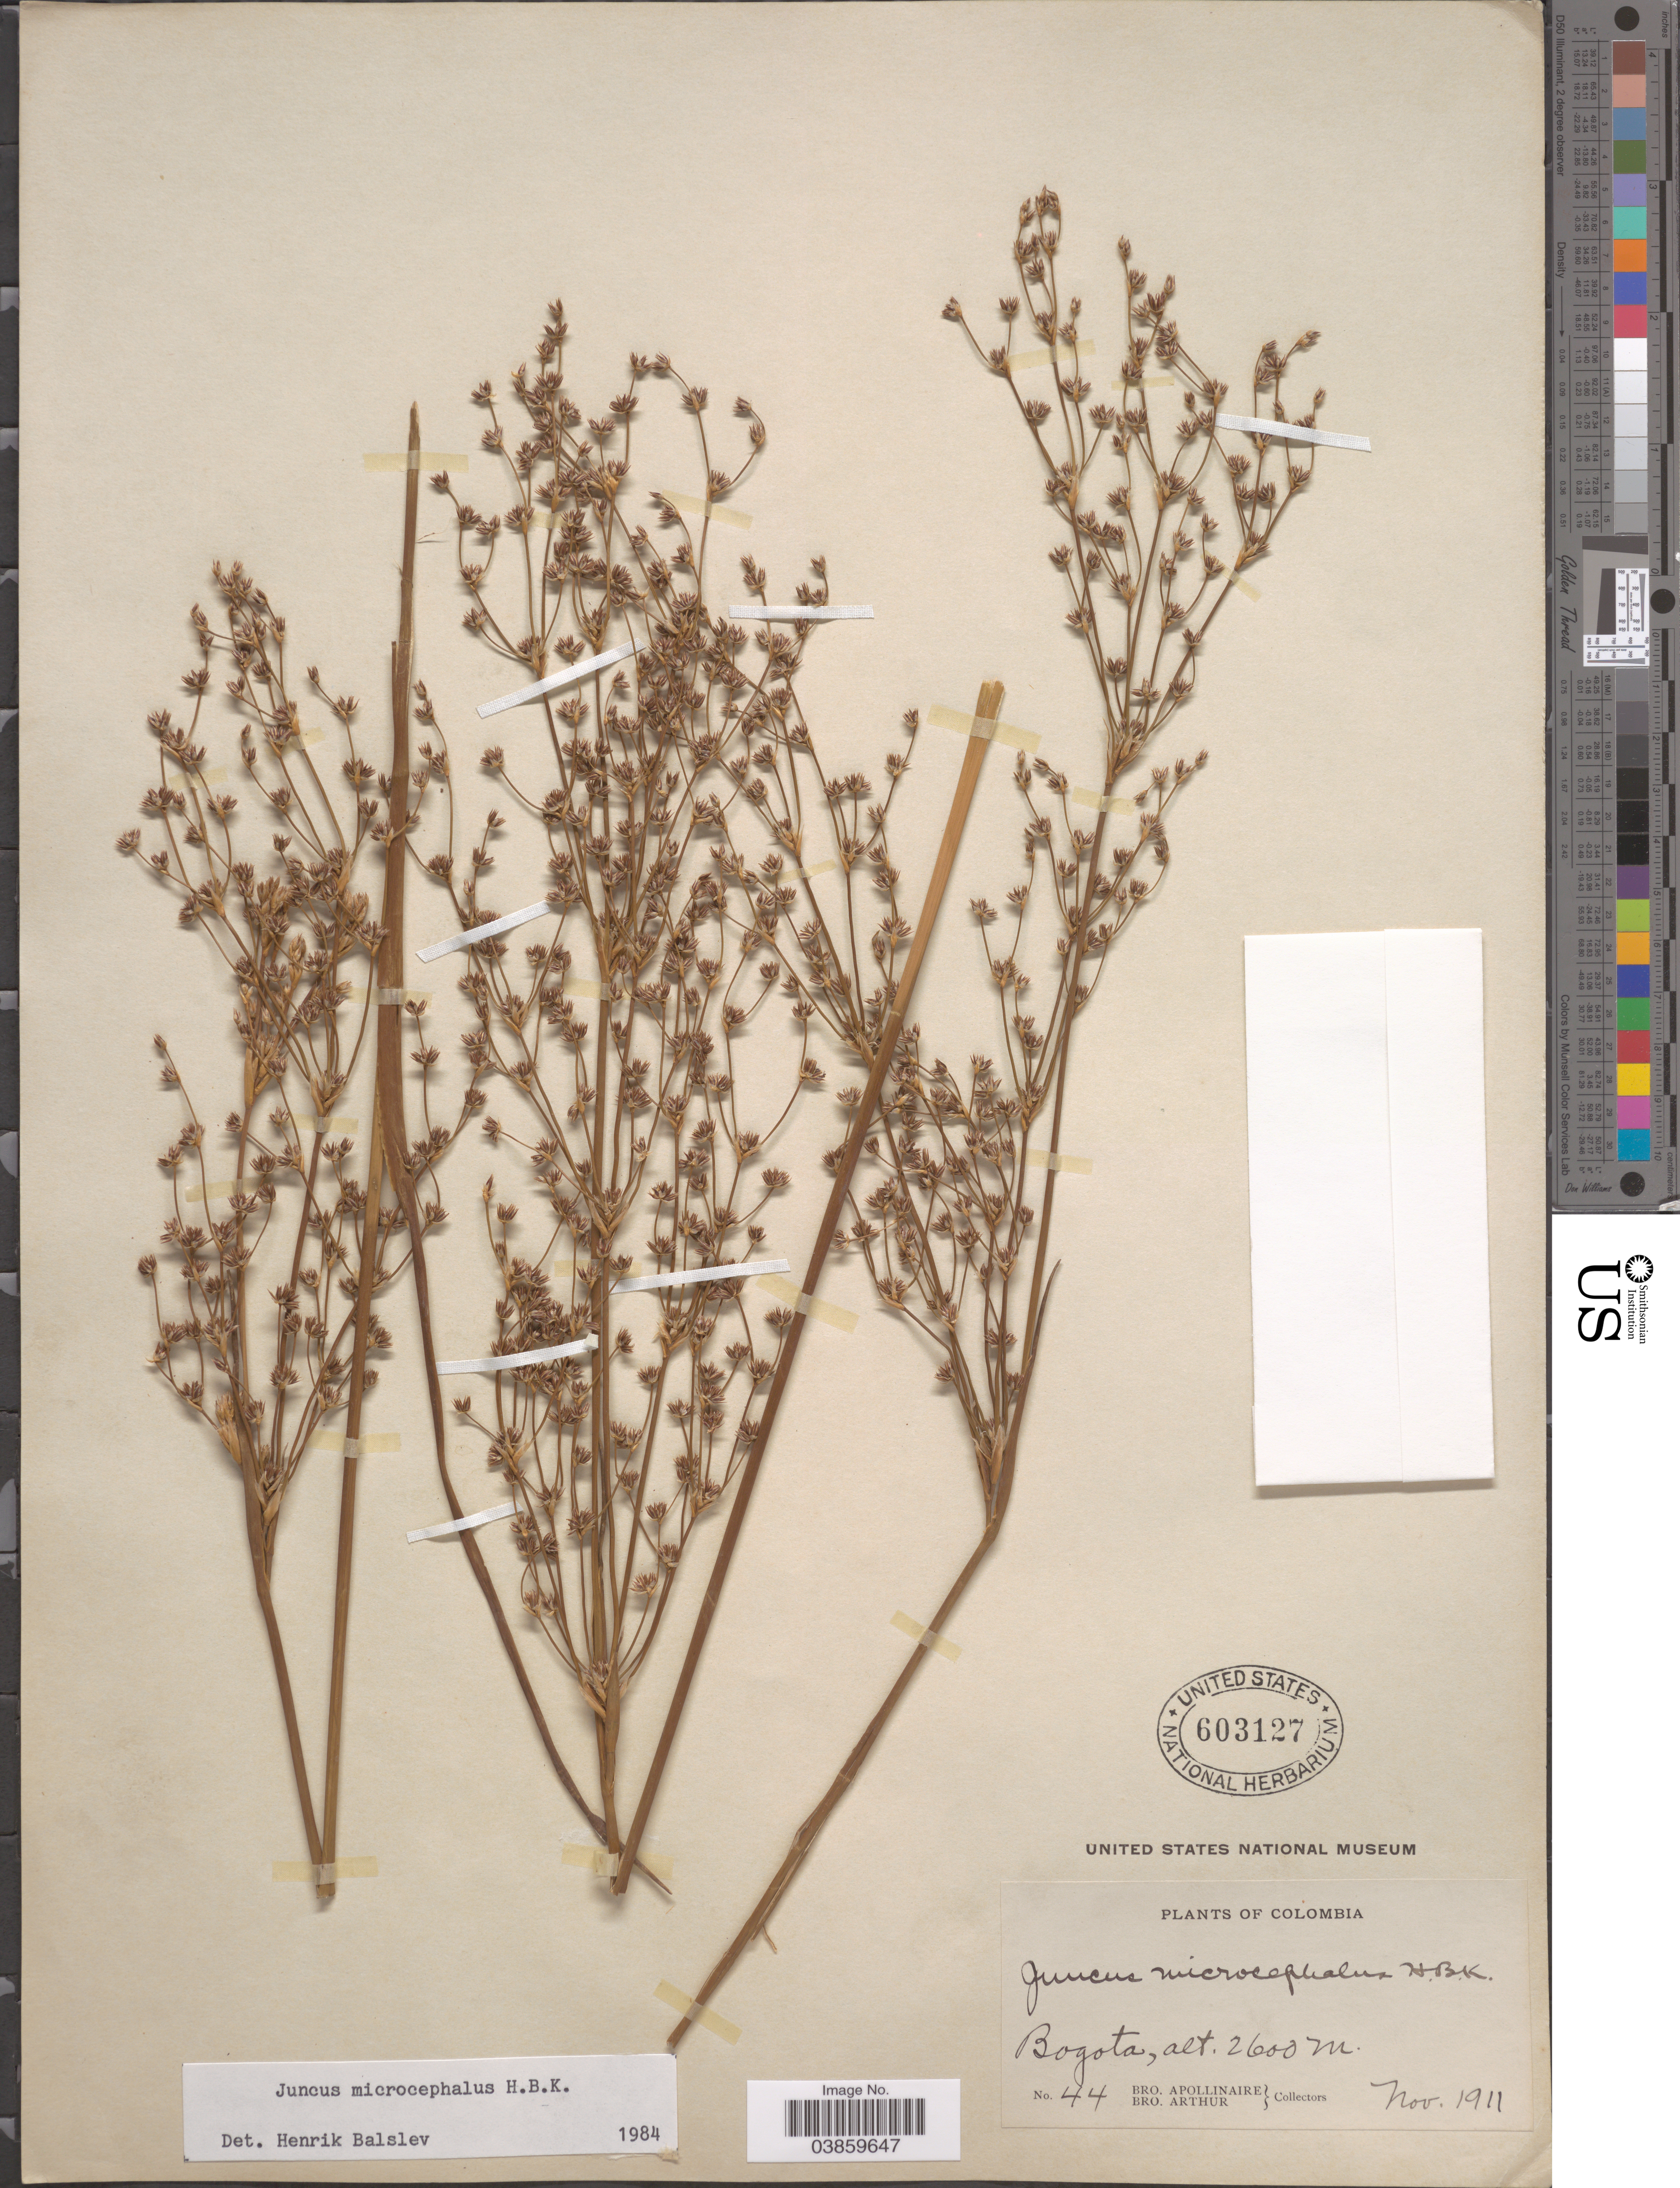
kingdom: Plantae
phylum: Tracheophyta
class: Liliopsida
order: Poales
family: Juncaceae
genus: Juncus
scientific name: Juncus microcephalus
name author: Kunth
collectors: Bro. Apollinaire & Bro. Arthur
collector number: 44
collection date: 1911-11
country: Colombia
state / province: Bogota D.C.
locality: Bogota.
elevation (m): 2600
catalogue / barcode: US 603127